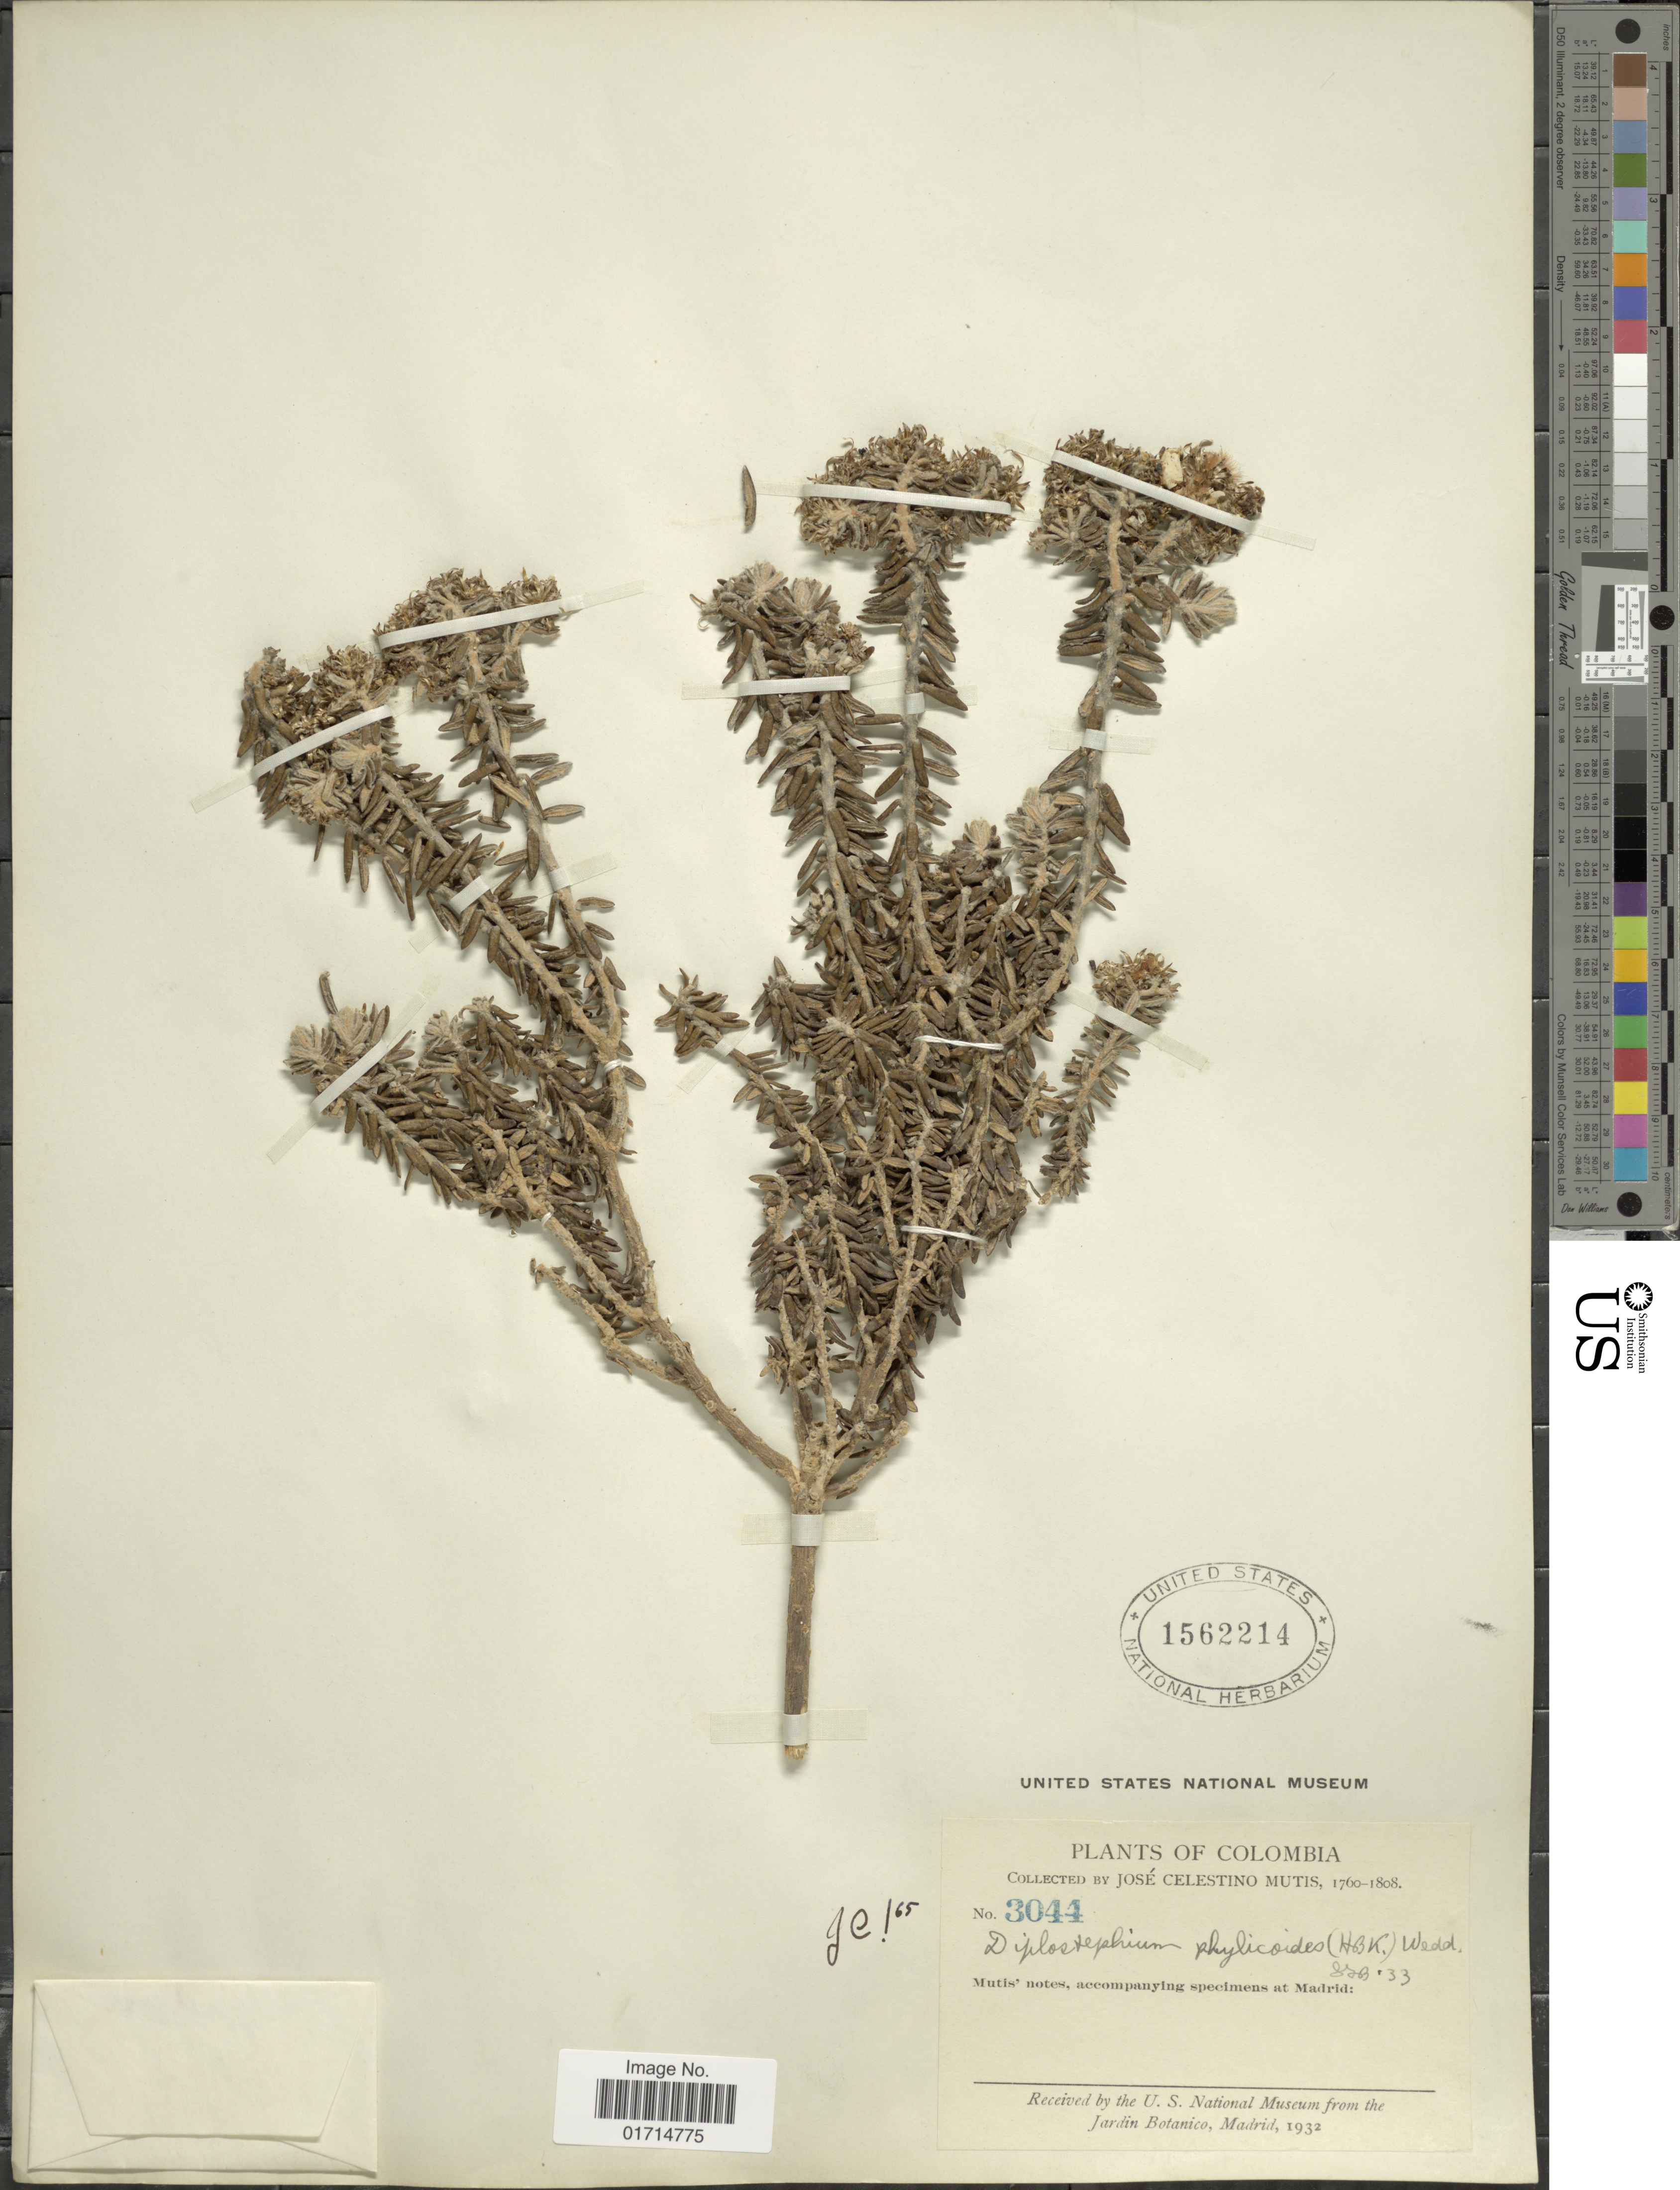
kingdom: Plantae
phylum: Tracheophyta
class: Magnoliopsida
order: Asterales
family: Asteraceae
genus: Diplostephium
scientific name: Diplostephium phylicoides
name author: (Kunth) Wedd.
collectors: J. C. B. Mutis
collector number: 3044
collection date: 1760/1808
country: Colombia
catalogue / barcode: US 1562214